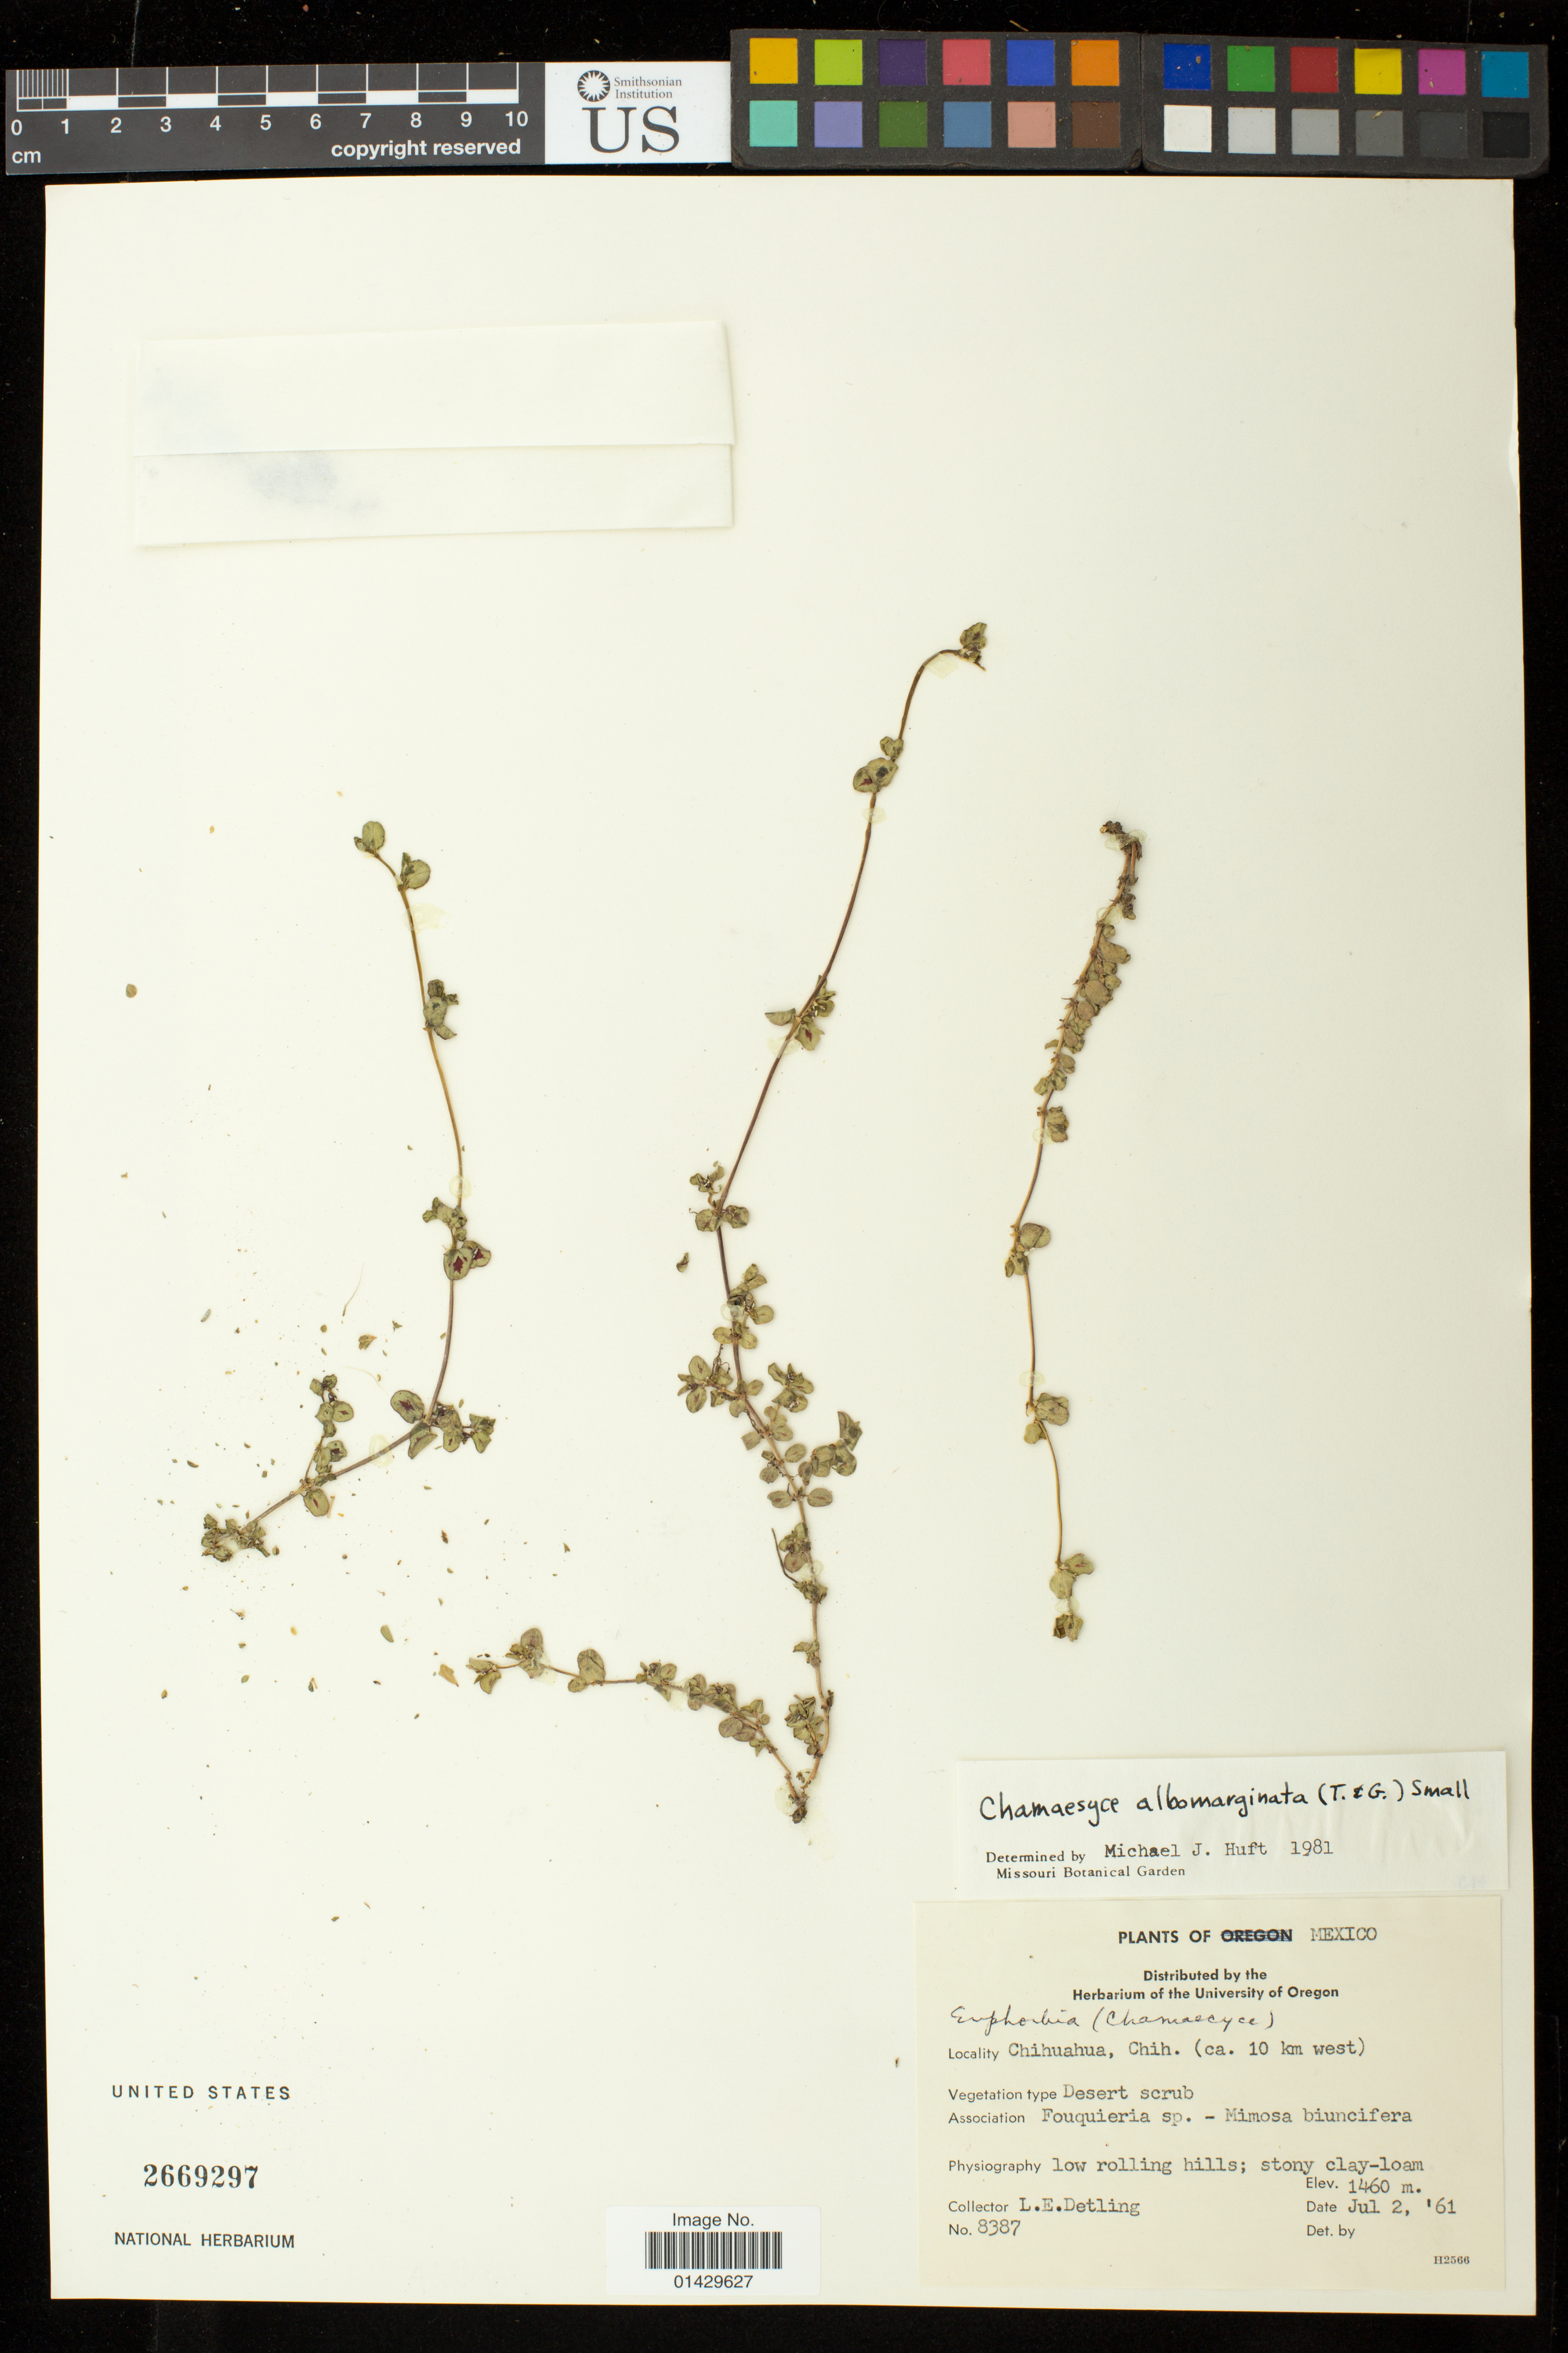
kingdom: Plantae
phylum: Tracheophyta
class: Magnoliopsida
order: Malpighiales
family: Euphorbiaceae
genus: Euphorbia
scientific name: Euphorbia albomarginata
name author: Torr. & A. Gray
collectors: L. E. Detling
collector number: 8387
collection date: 1961-07-02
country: Mexico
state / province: Chihuahua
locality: Chihuahua, Chih. (ca. 10 km west)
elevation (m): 1460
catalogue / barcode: US 2669297